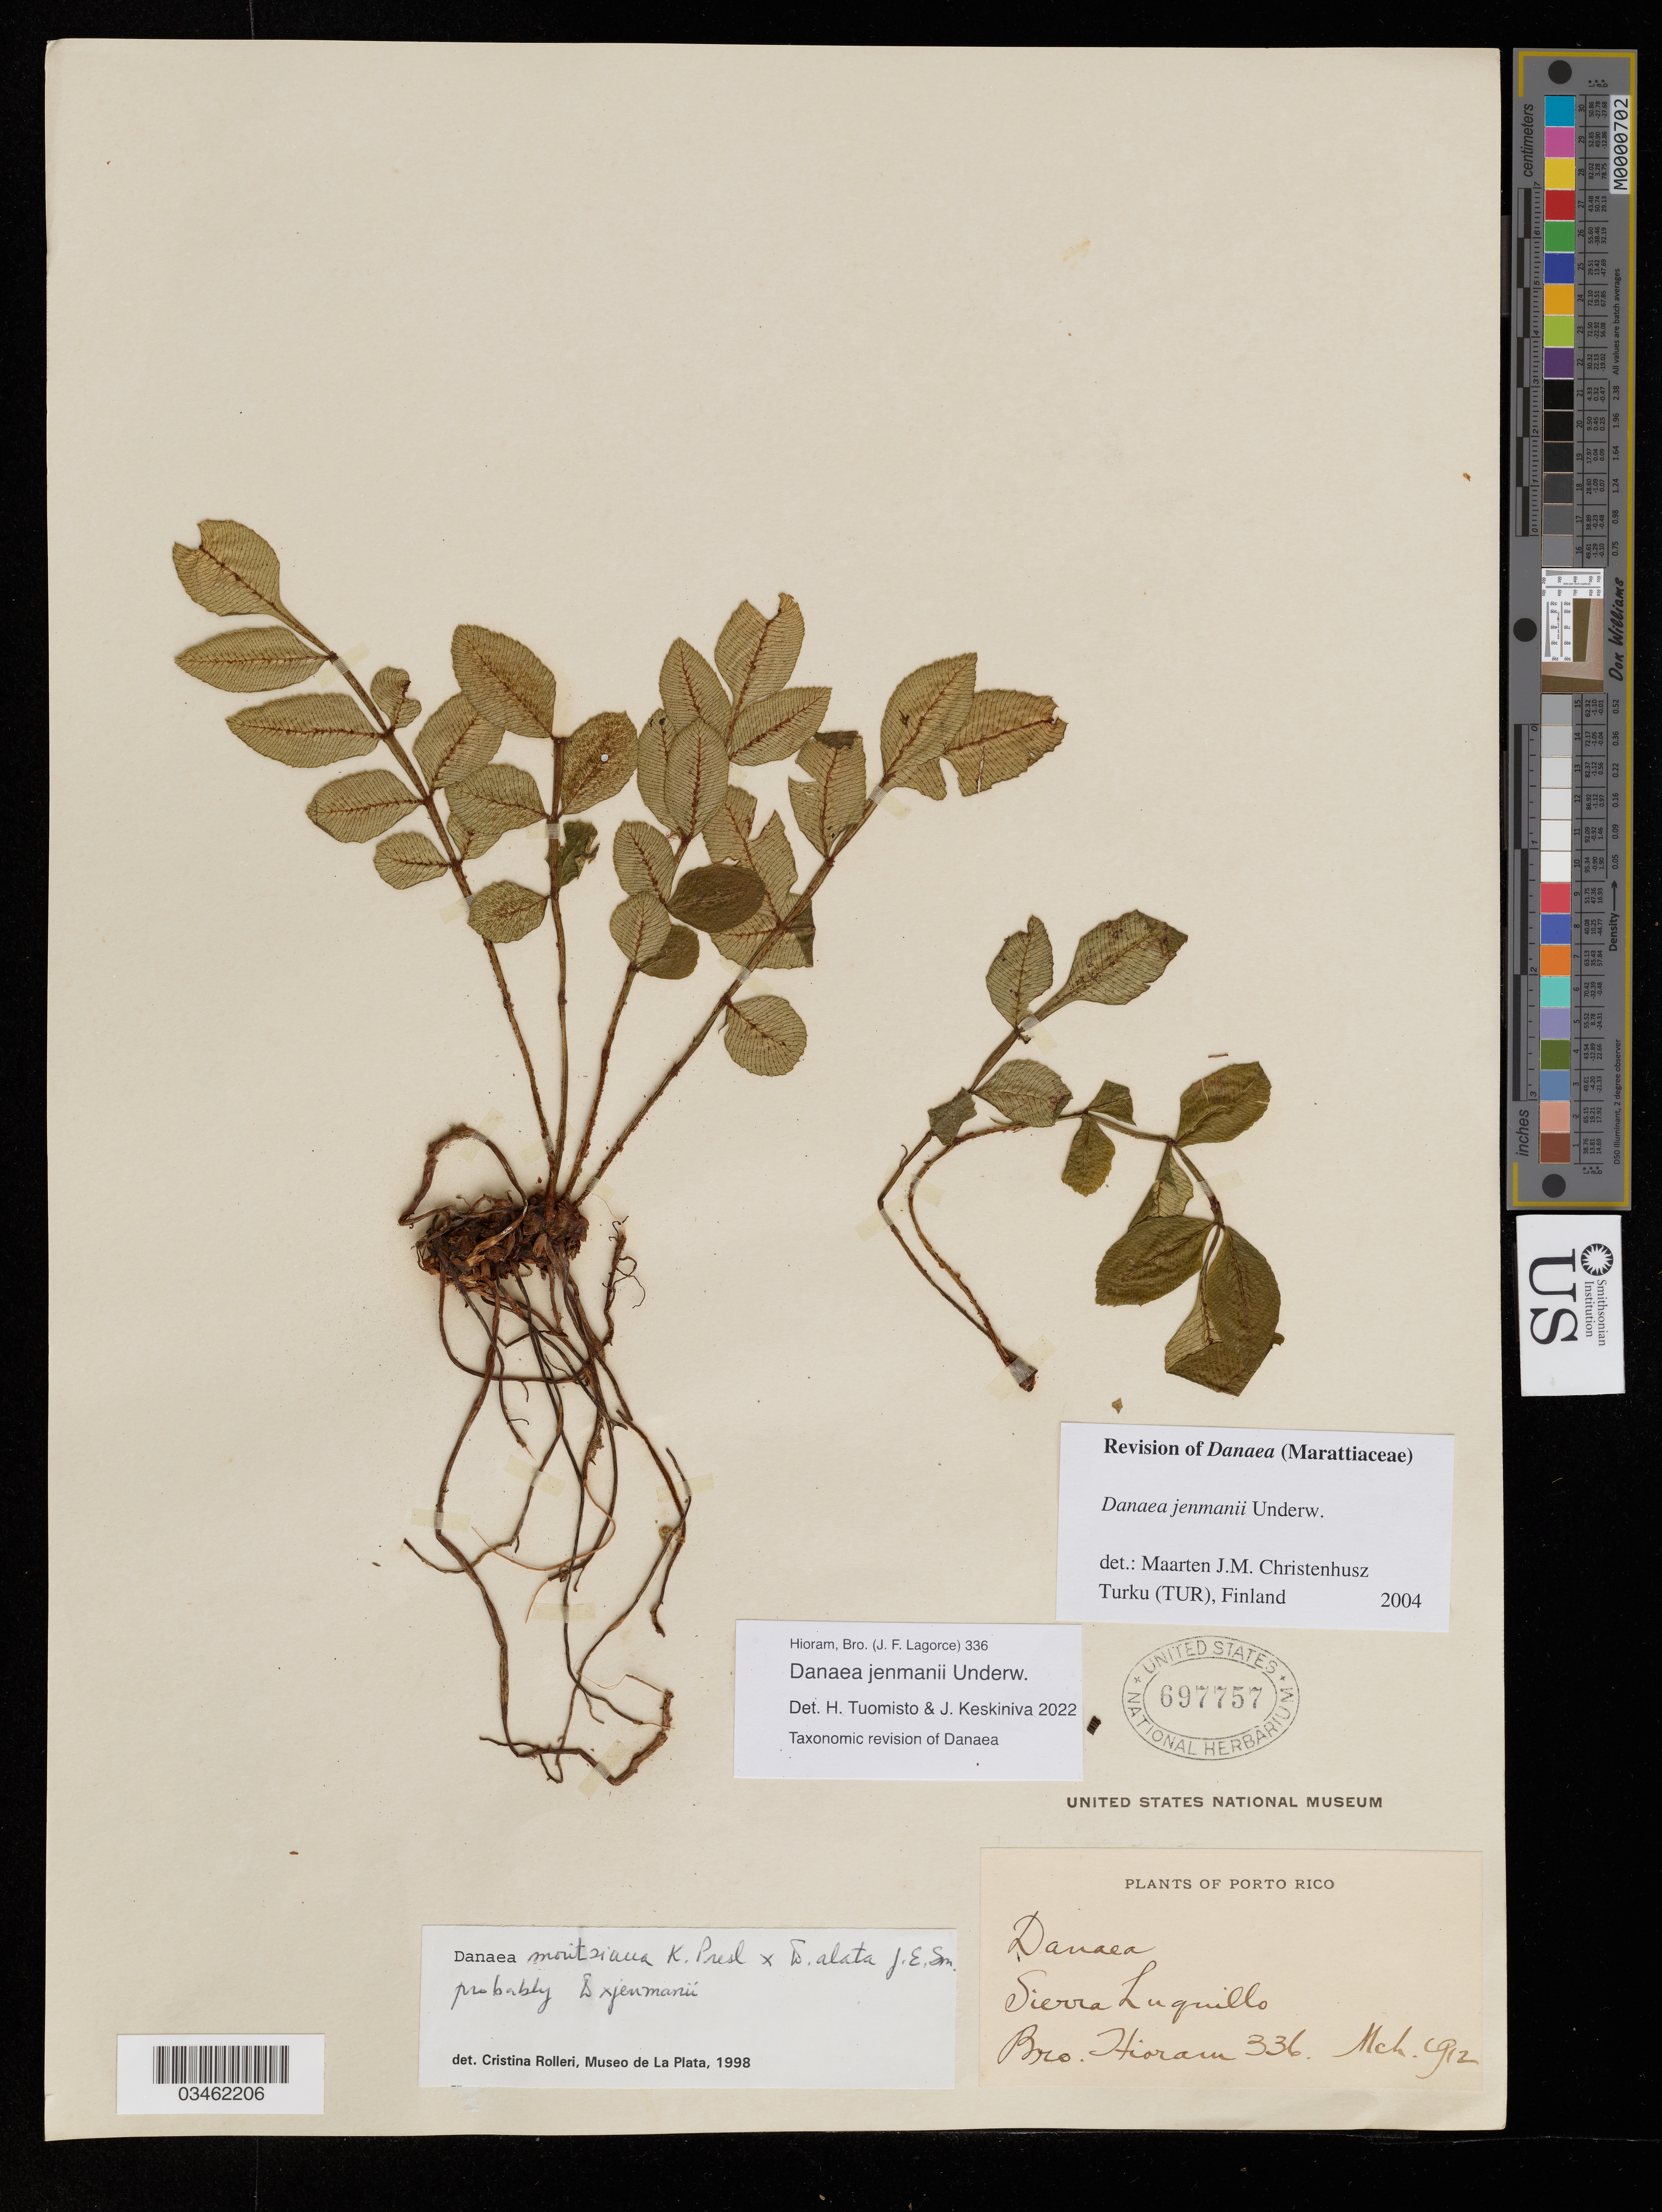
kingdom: Plantae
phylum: Tracheophyta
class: Polypodiopsida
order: Marattiales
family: Marattiaceae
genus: Danaea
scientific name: Danaea x jenmanii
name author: Underw.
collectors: Bro. Hioram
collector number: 336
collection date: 1912-03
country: Puerto Rico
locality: Sierra Luquillo.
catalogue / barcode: US 697757